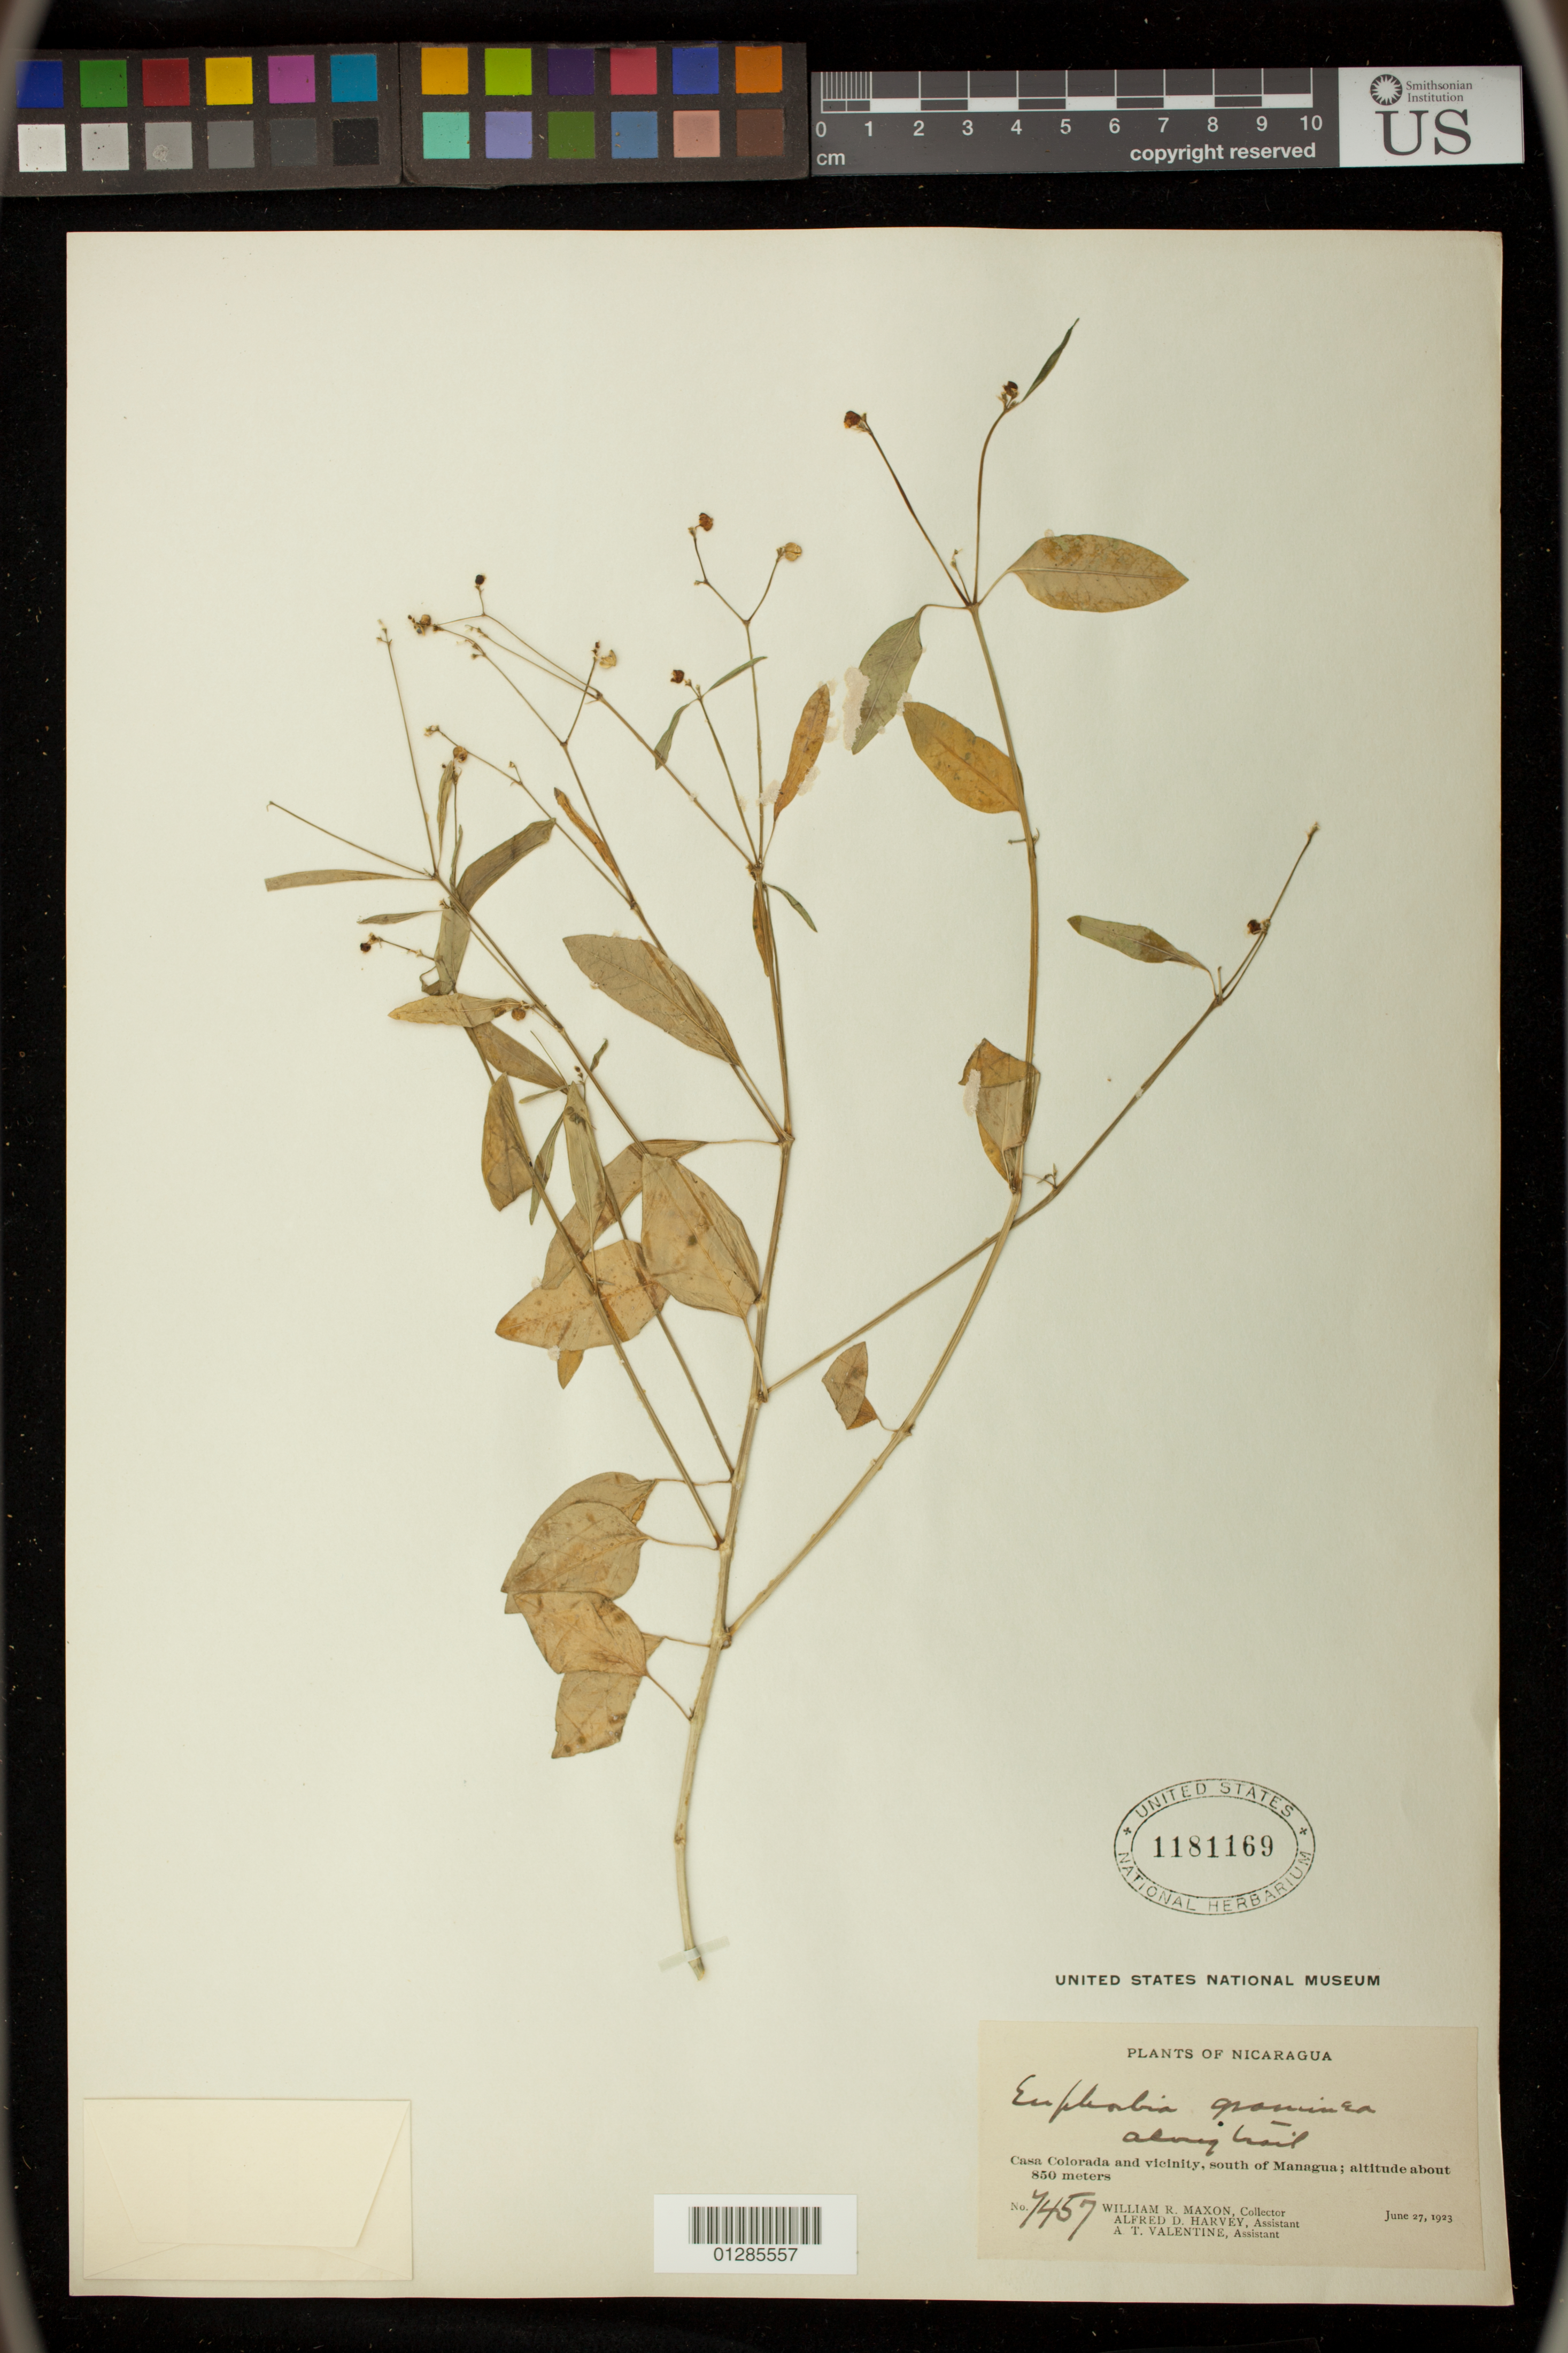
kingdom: Plantae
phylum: Tracheophyta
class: Magnoliopsida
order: Malpighiales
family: Euphorbiaceae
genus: Euphorbia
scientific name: Euphorbia graminea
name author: Jacq.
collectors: W. R. Maxon, A. D. Harvey & A. Valentine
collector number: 7457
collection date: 1923-06-27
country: Nicaragua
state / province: Managua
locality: Casa Colorada and vicinity, south of Managua, along trail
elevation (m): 850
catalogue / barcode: US 1181169